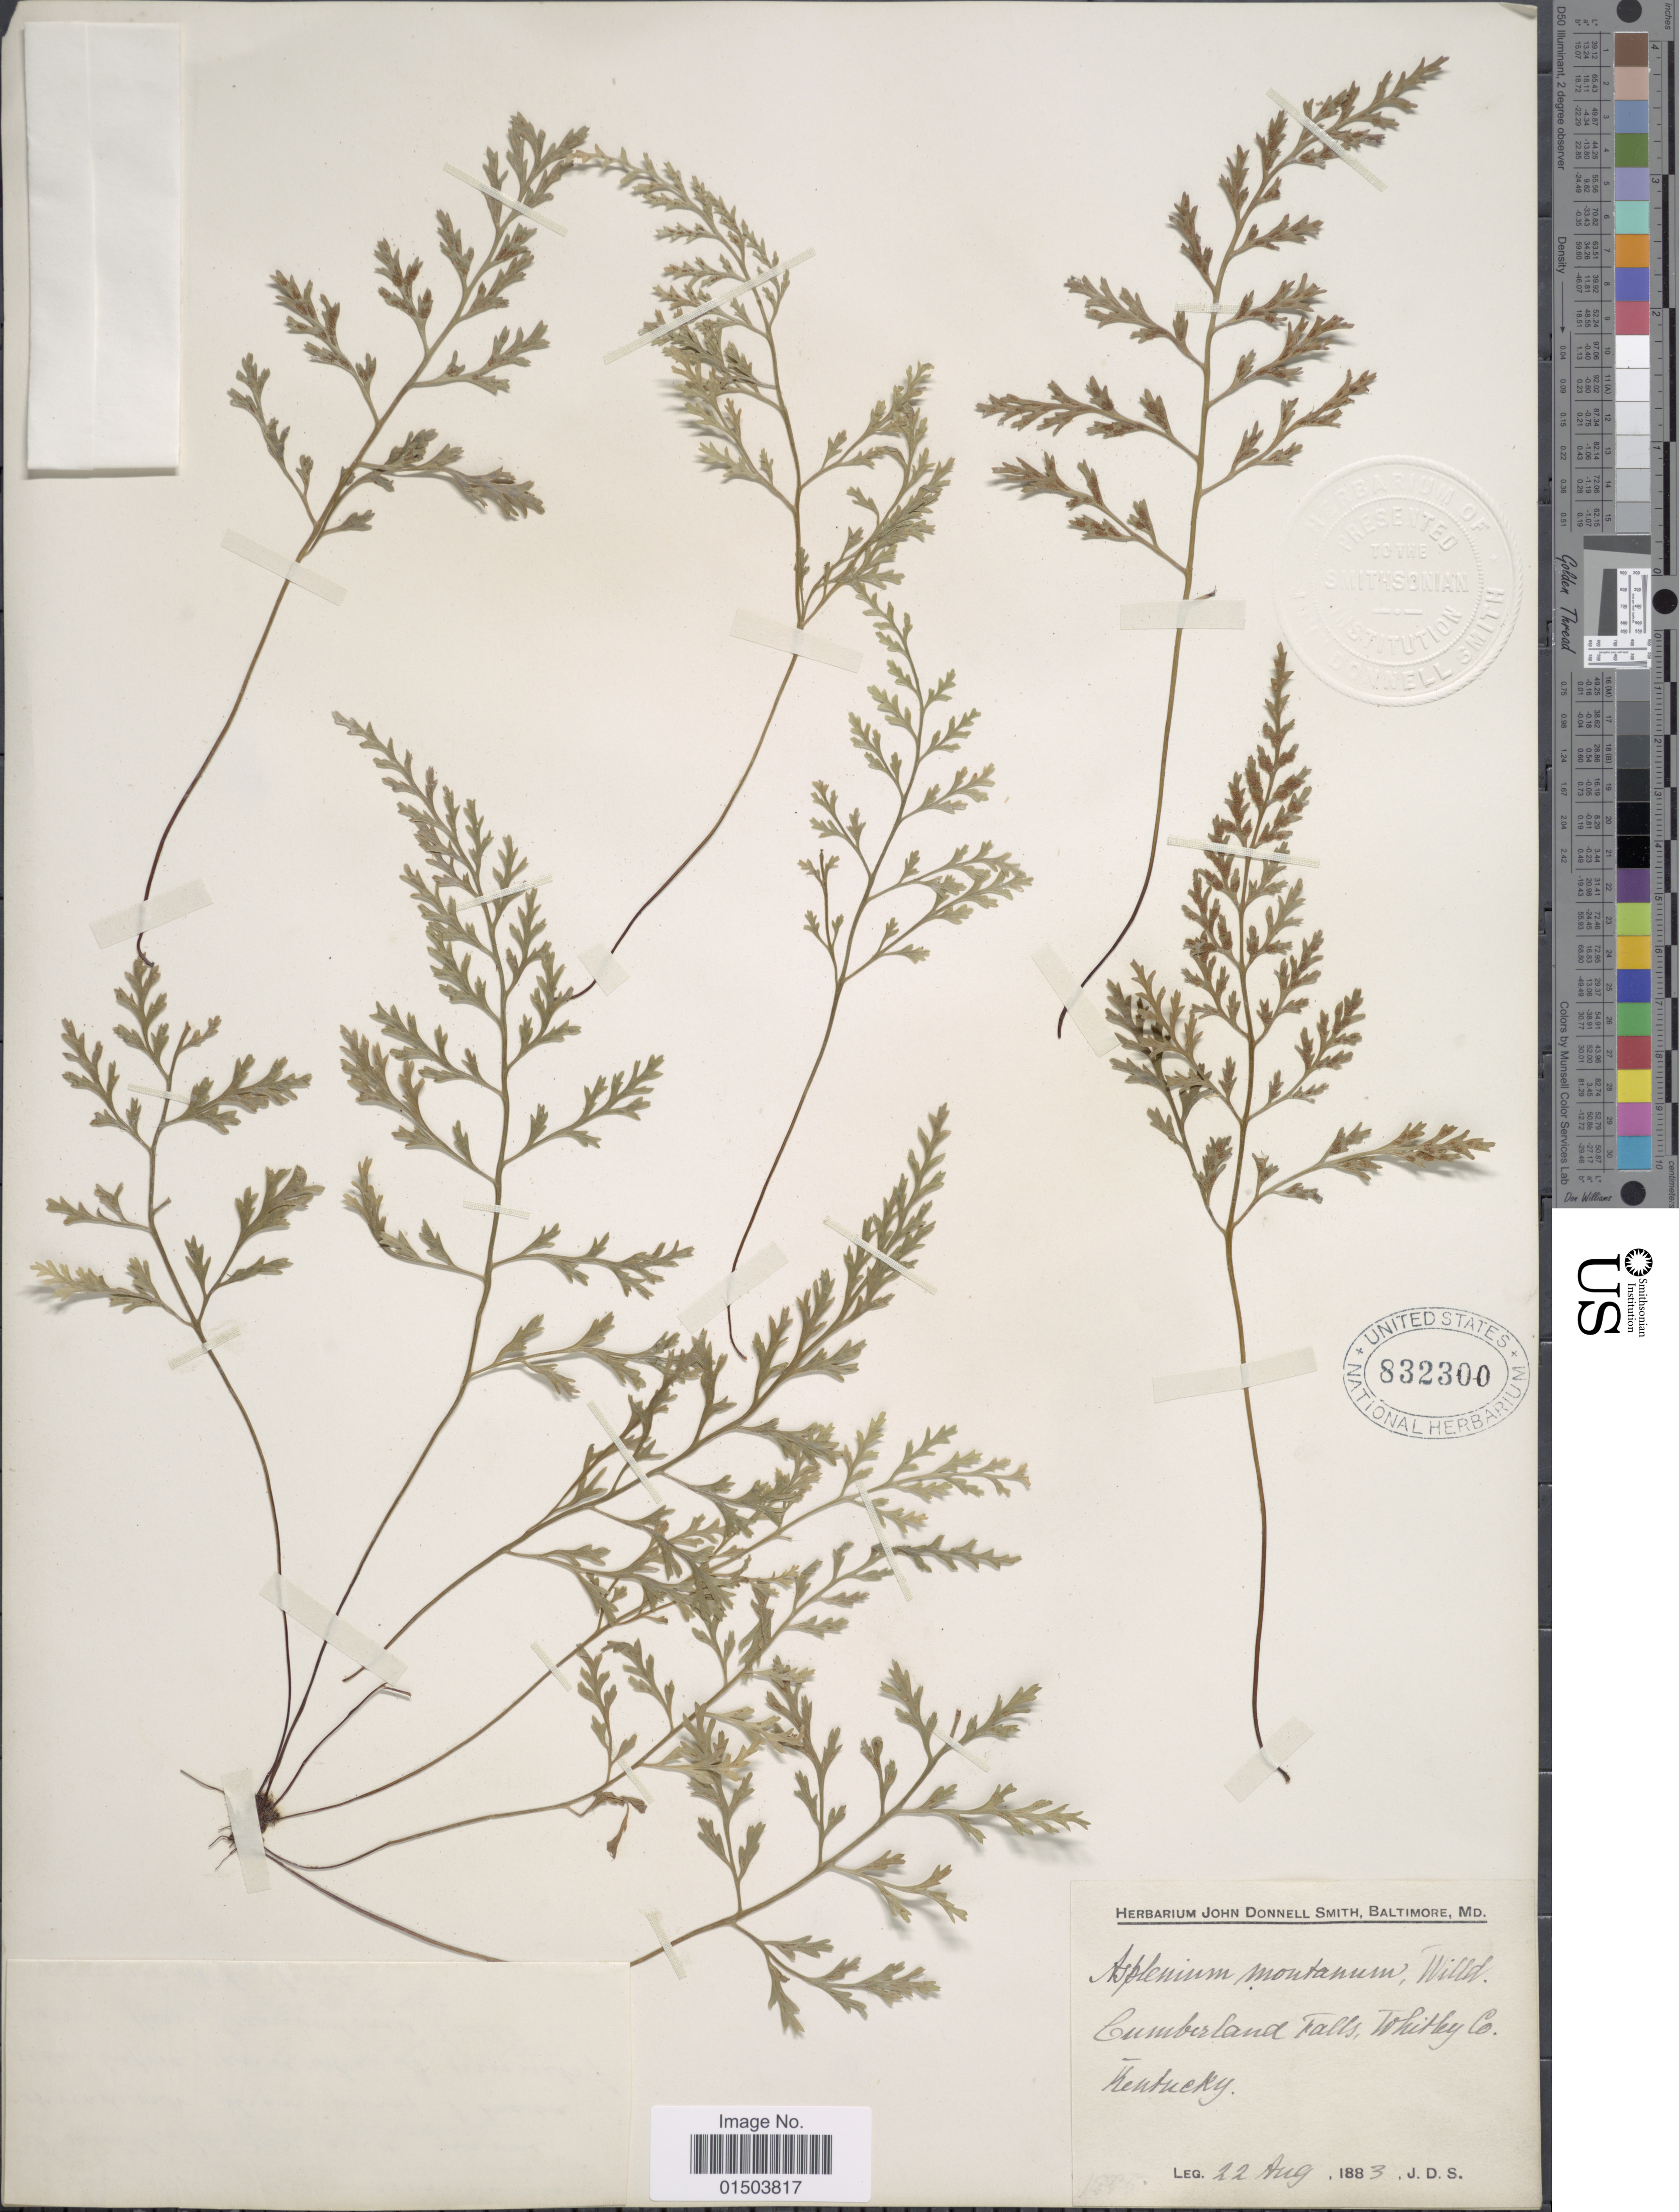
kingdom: Plantae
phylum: Tracheophyta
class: Polypodiopsida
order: Polypodiales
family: Aspleniaceae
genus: Asplenium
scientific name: Asplenium montanum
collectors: J. Donnell Smith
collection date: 1883-08-22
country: United States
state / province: Kentucky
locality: Cumberland Falls, Whitley Co.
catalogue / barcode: US 832300